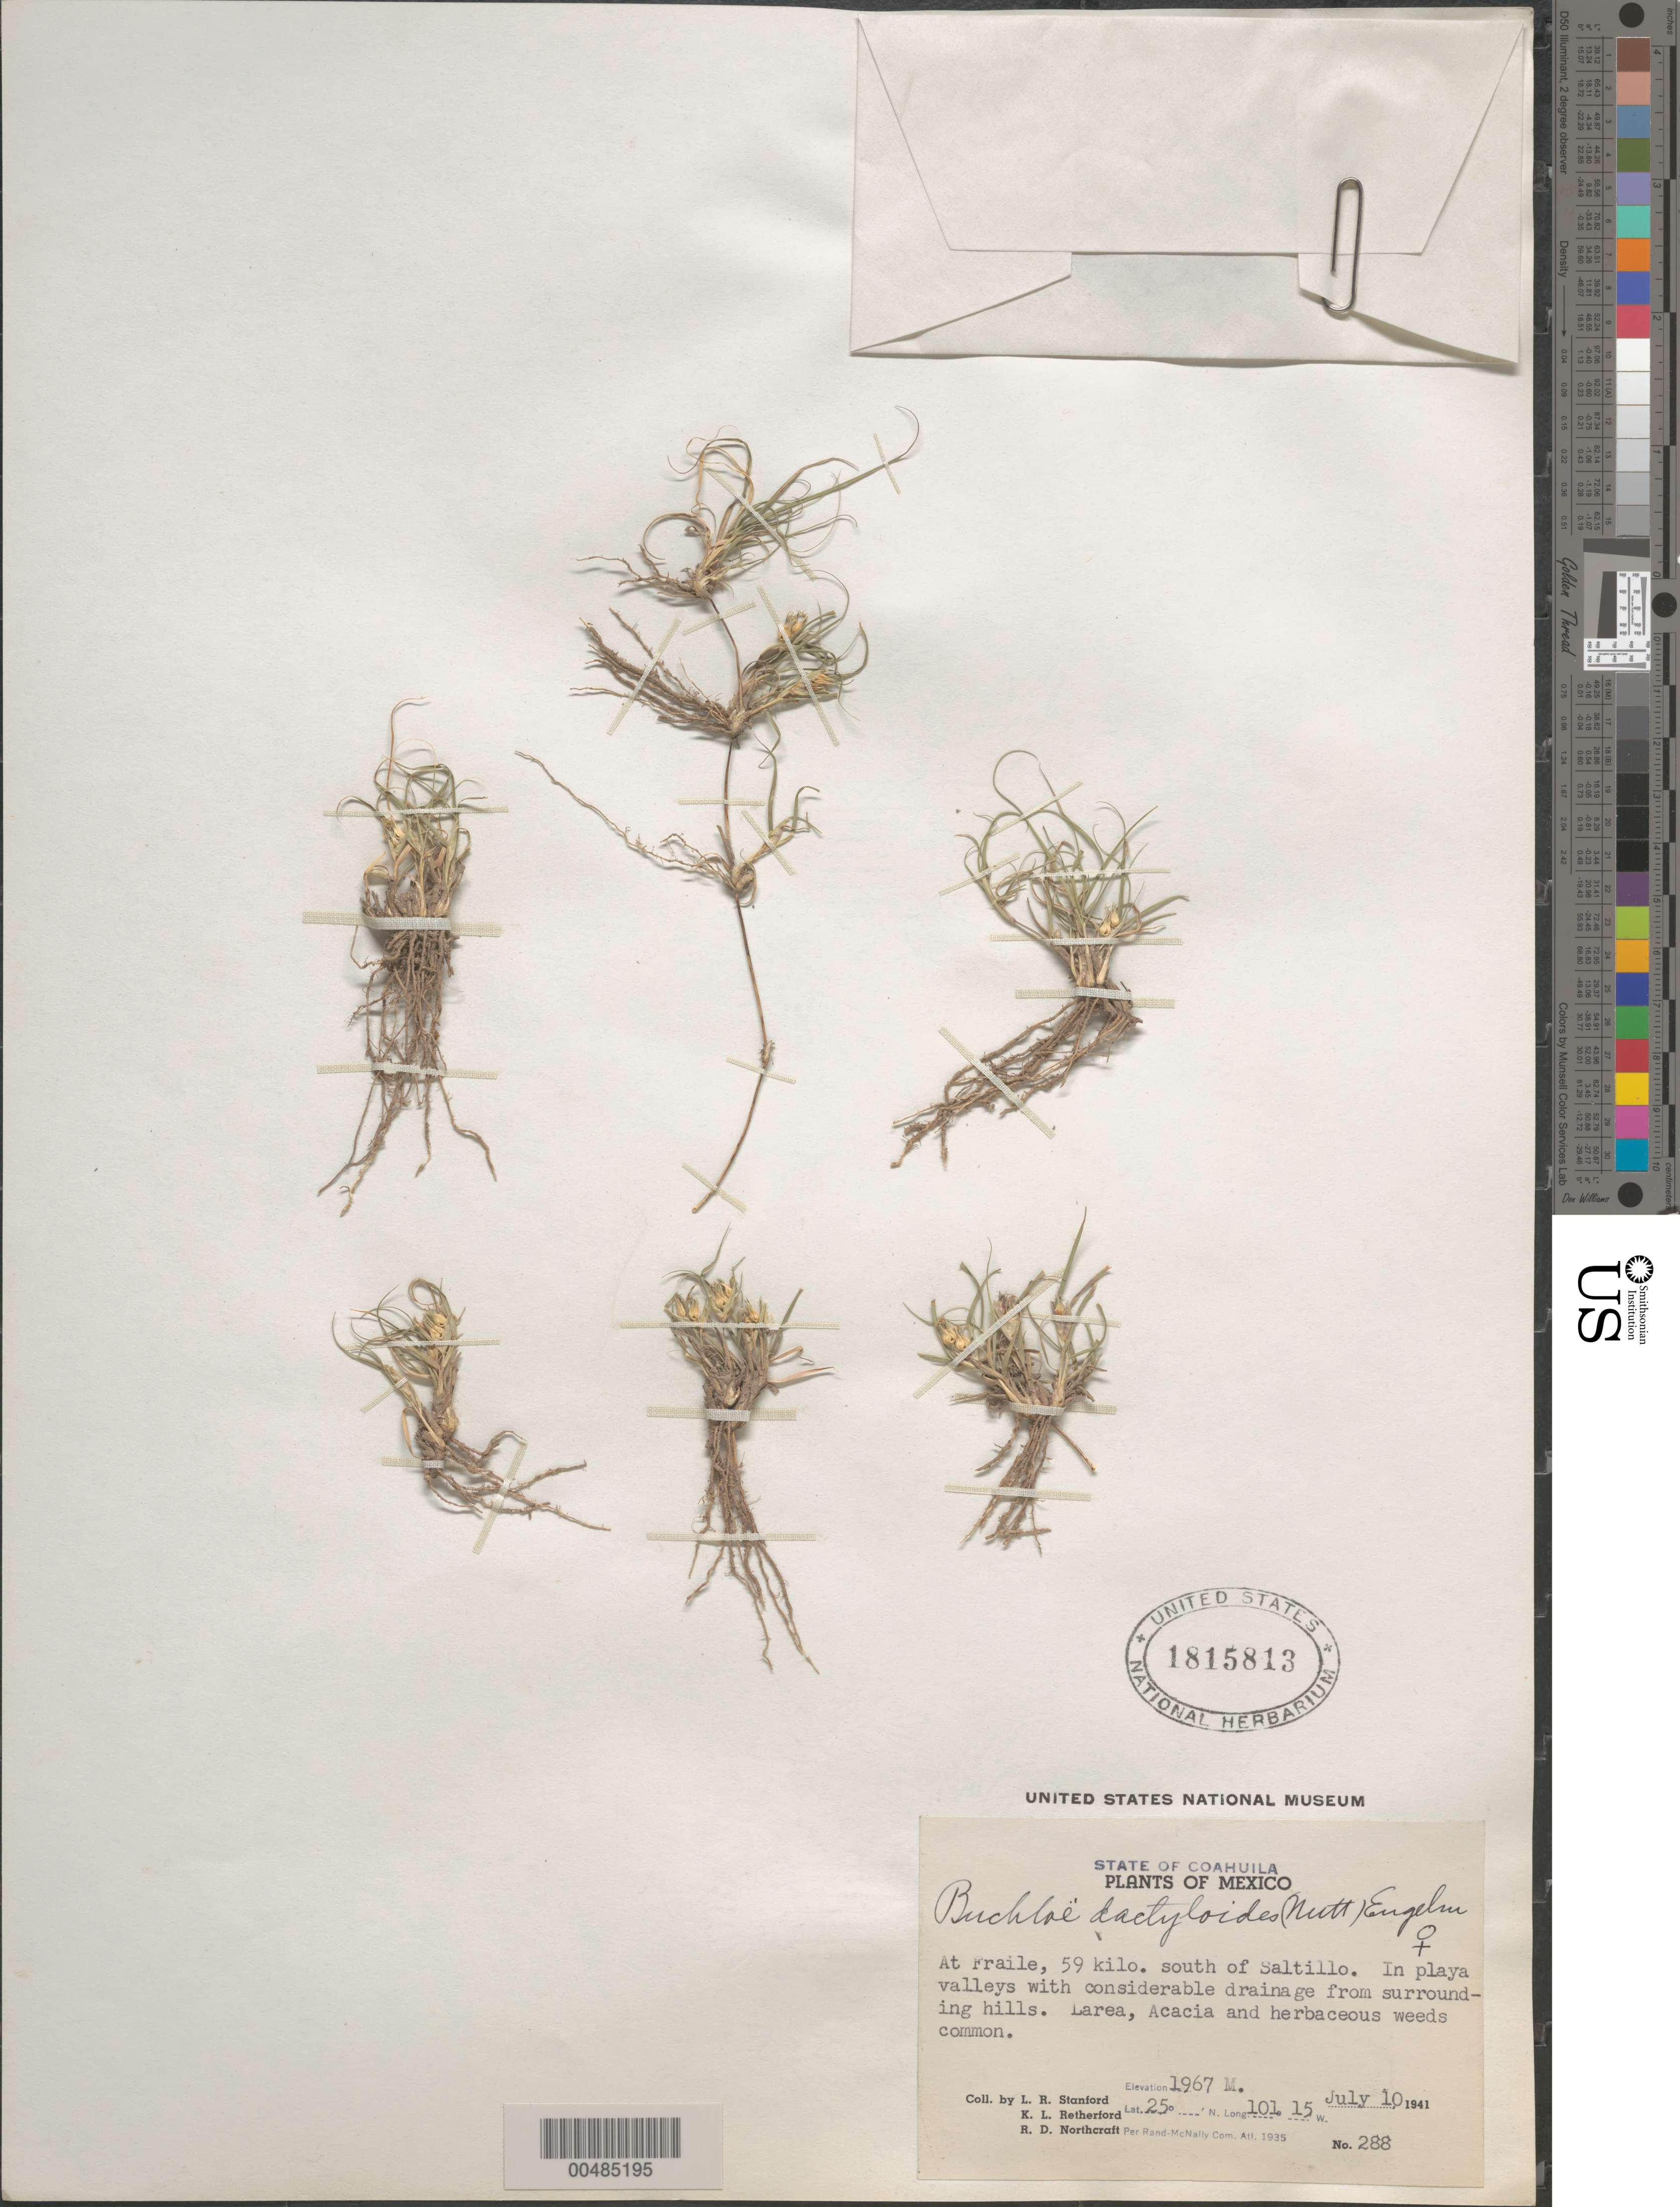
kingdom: Plantae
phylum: Tracheophyta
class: Liliopsida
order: Poales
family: Poaceae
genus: Buchloe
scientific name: Buchloe dactyloides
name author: (Nutt.) Engelm.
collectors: L. R. Stanford, K. Retherford & R. Northcraft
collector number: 288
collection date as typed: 10 Jul 1941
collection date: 1941-07-10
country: Mexico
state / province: Coahuila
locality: At Fraile, 59 km S of Saltillo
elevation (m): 1967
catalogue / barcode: US 1815813